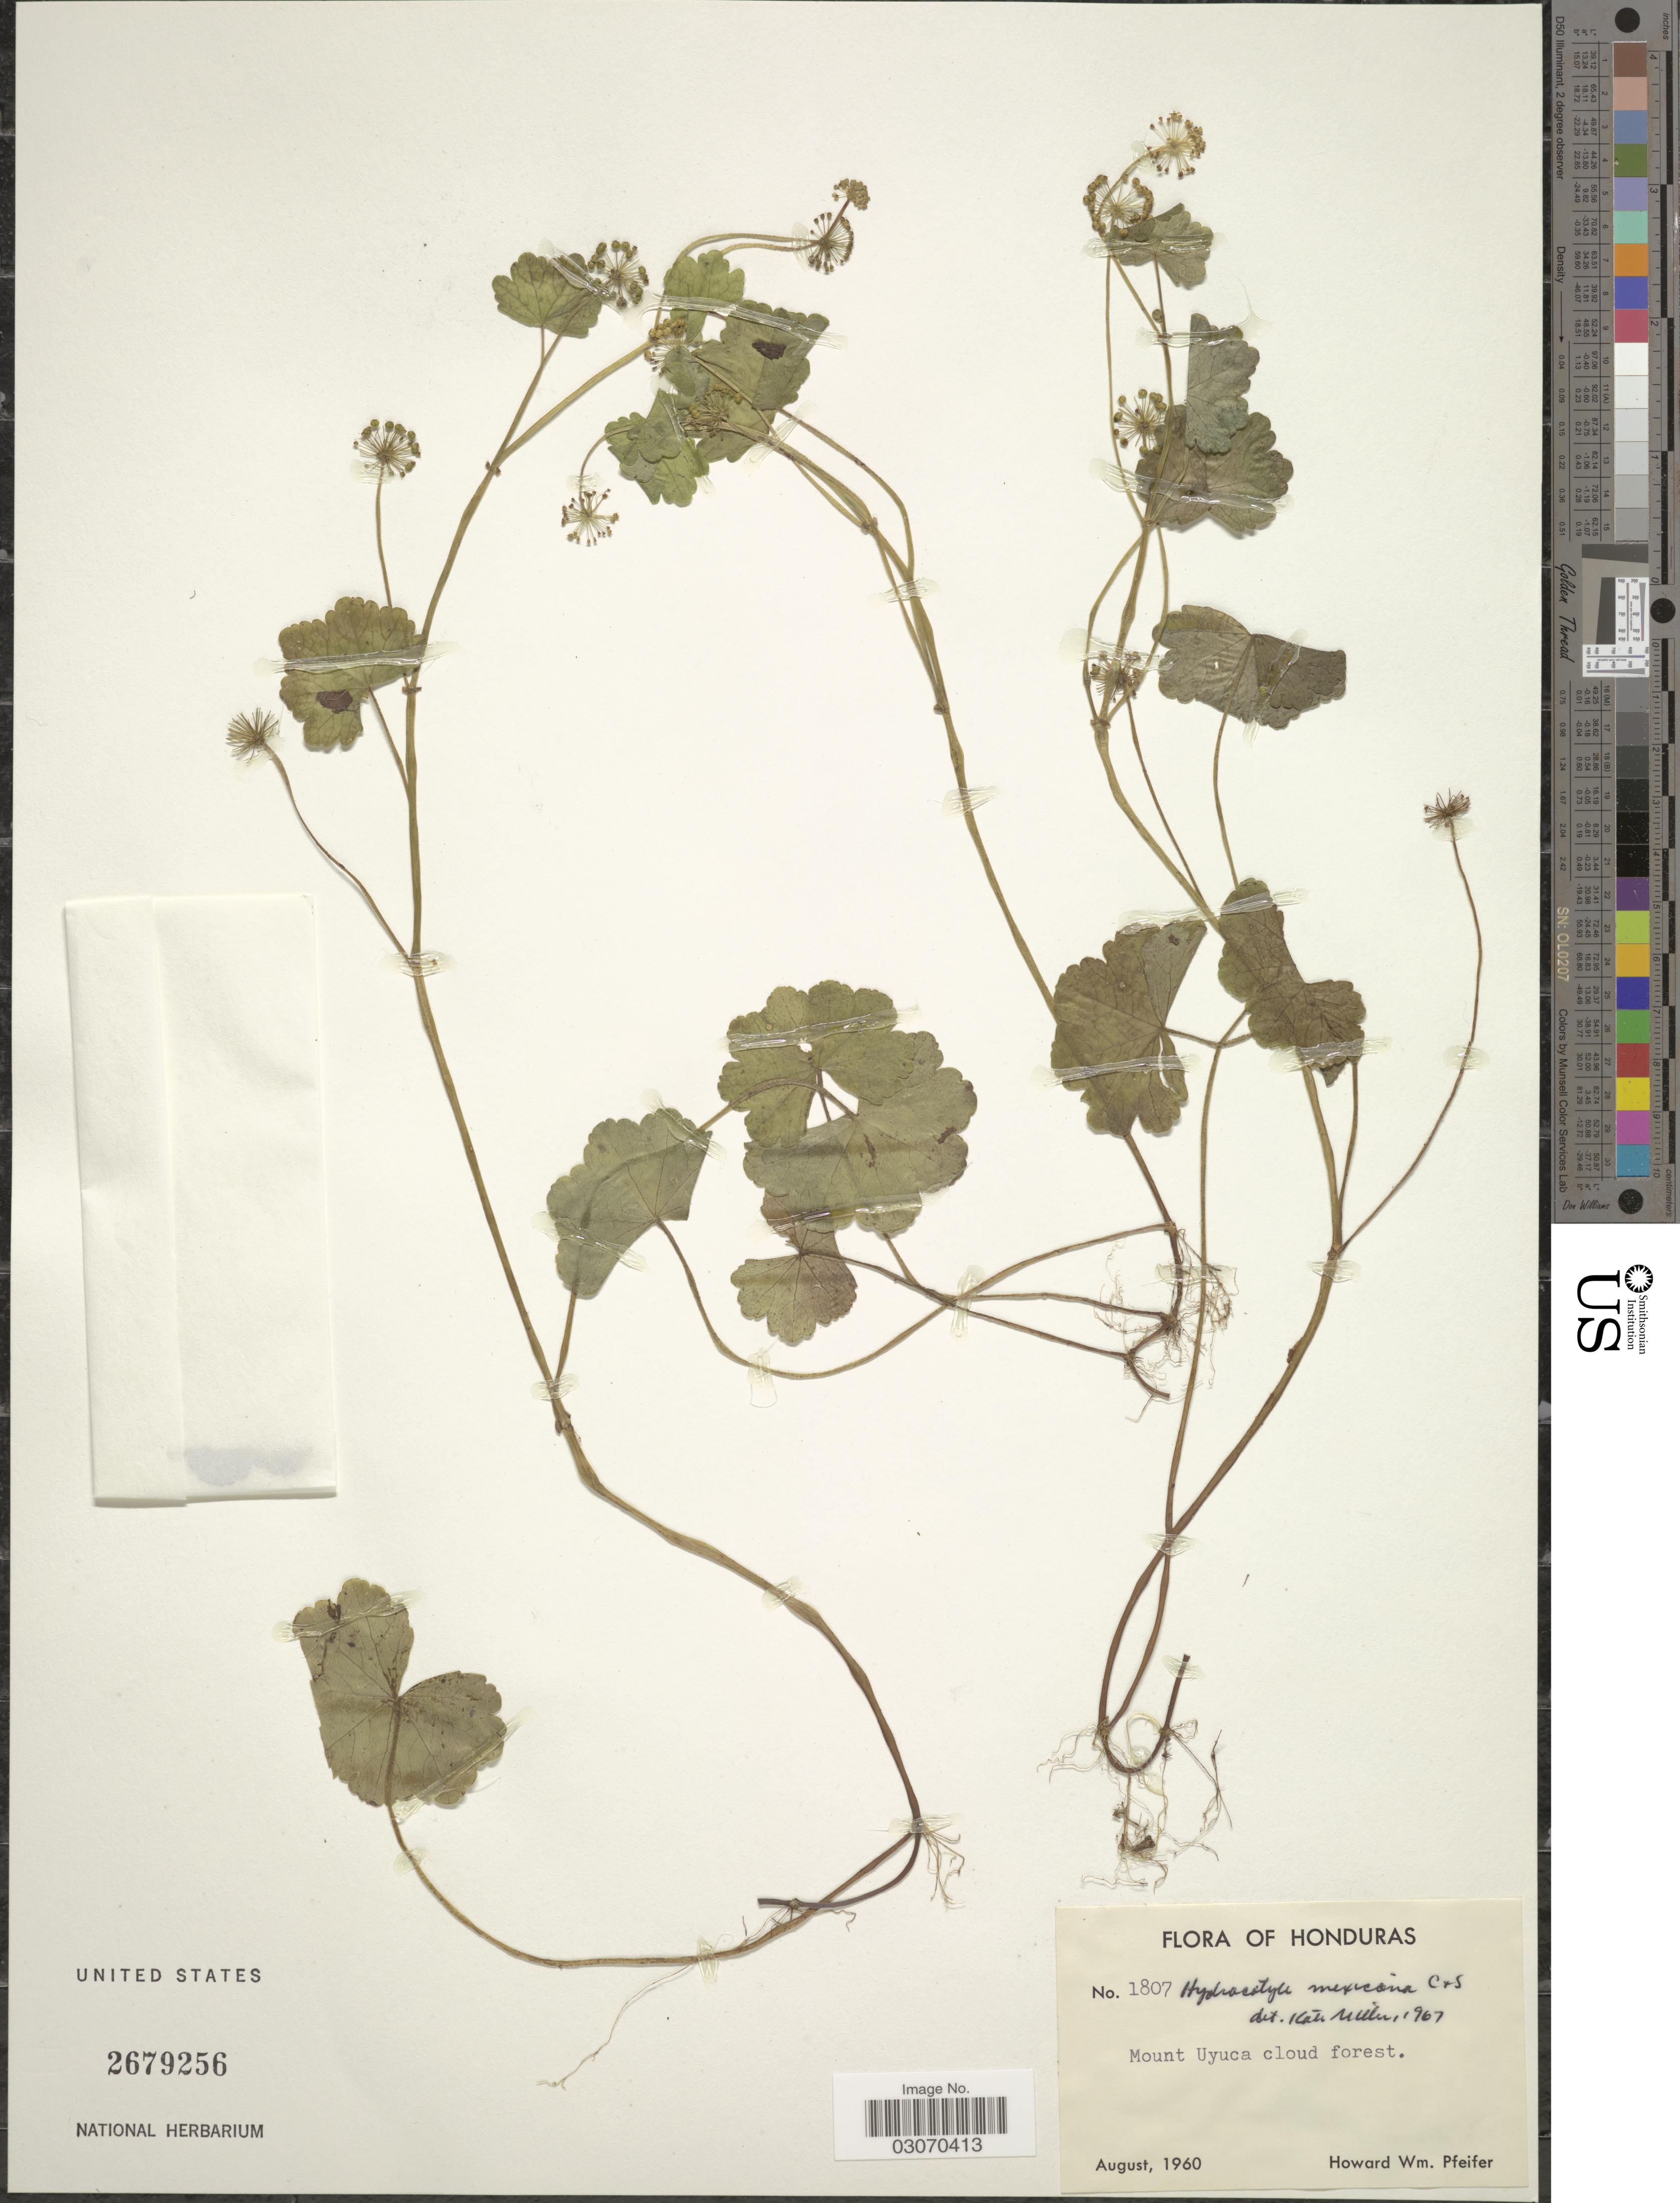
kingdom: Plantae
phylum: Tracheophyta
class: Magnoliopsida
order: Apiales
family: Araliaceae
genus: Hydrocotyle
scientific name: Hydrocotyle mexicana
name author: Schltdl. & Cham.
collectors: H. W. Pfeifer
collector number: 1807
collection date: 1960-08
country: Honduras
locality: Mount Uyuca cloud forest.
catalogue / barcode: US 2679256